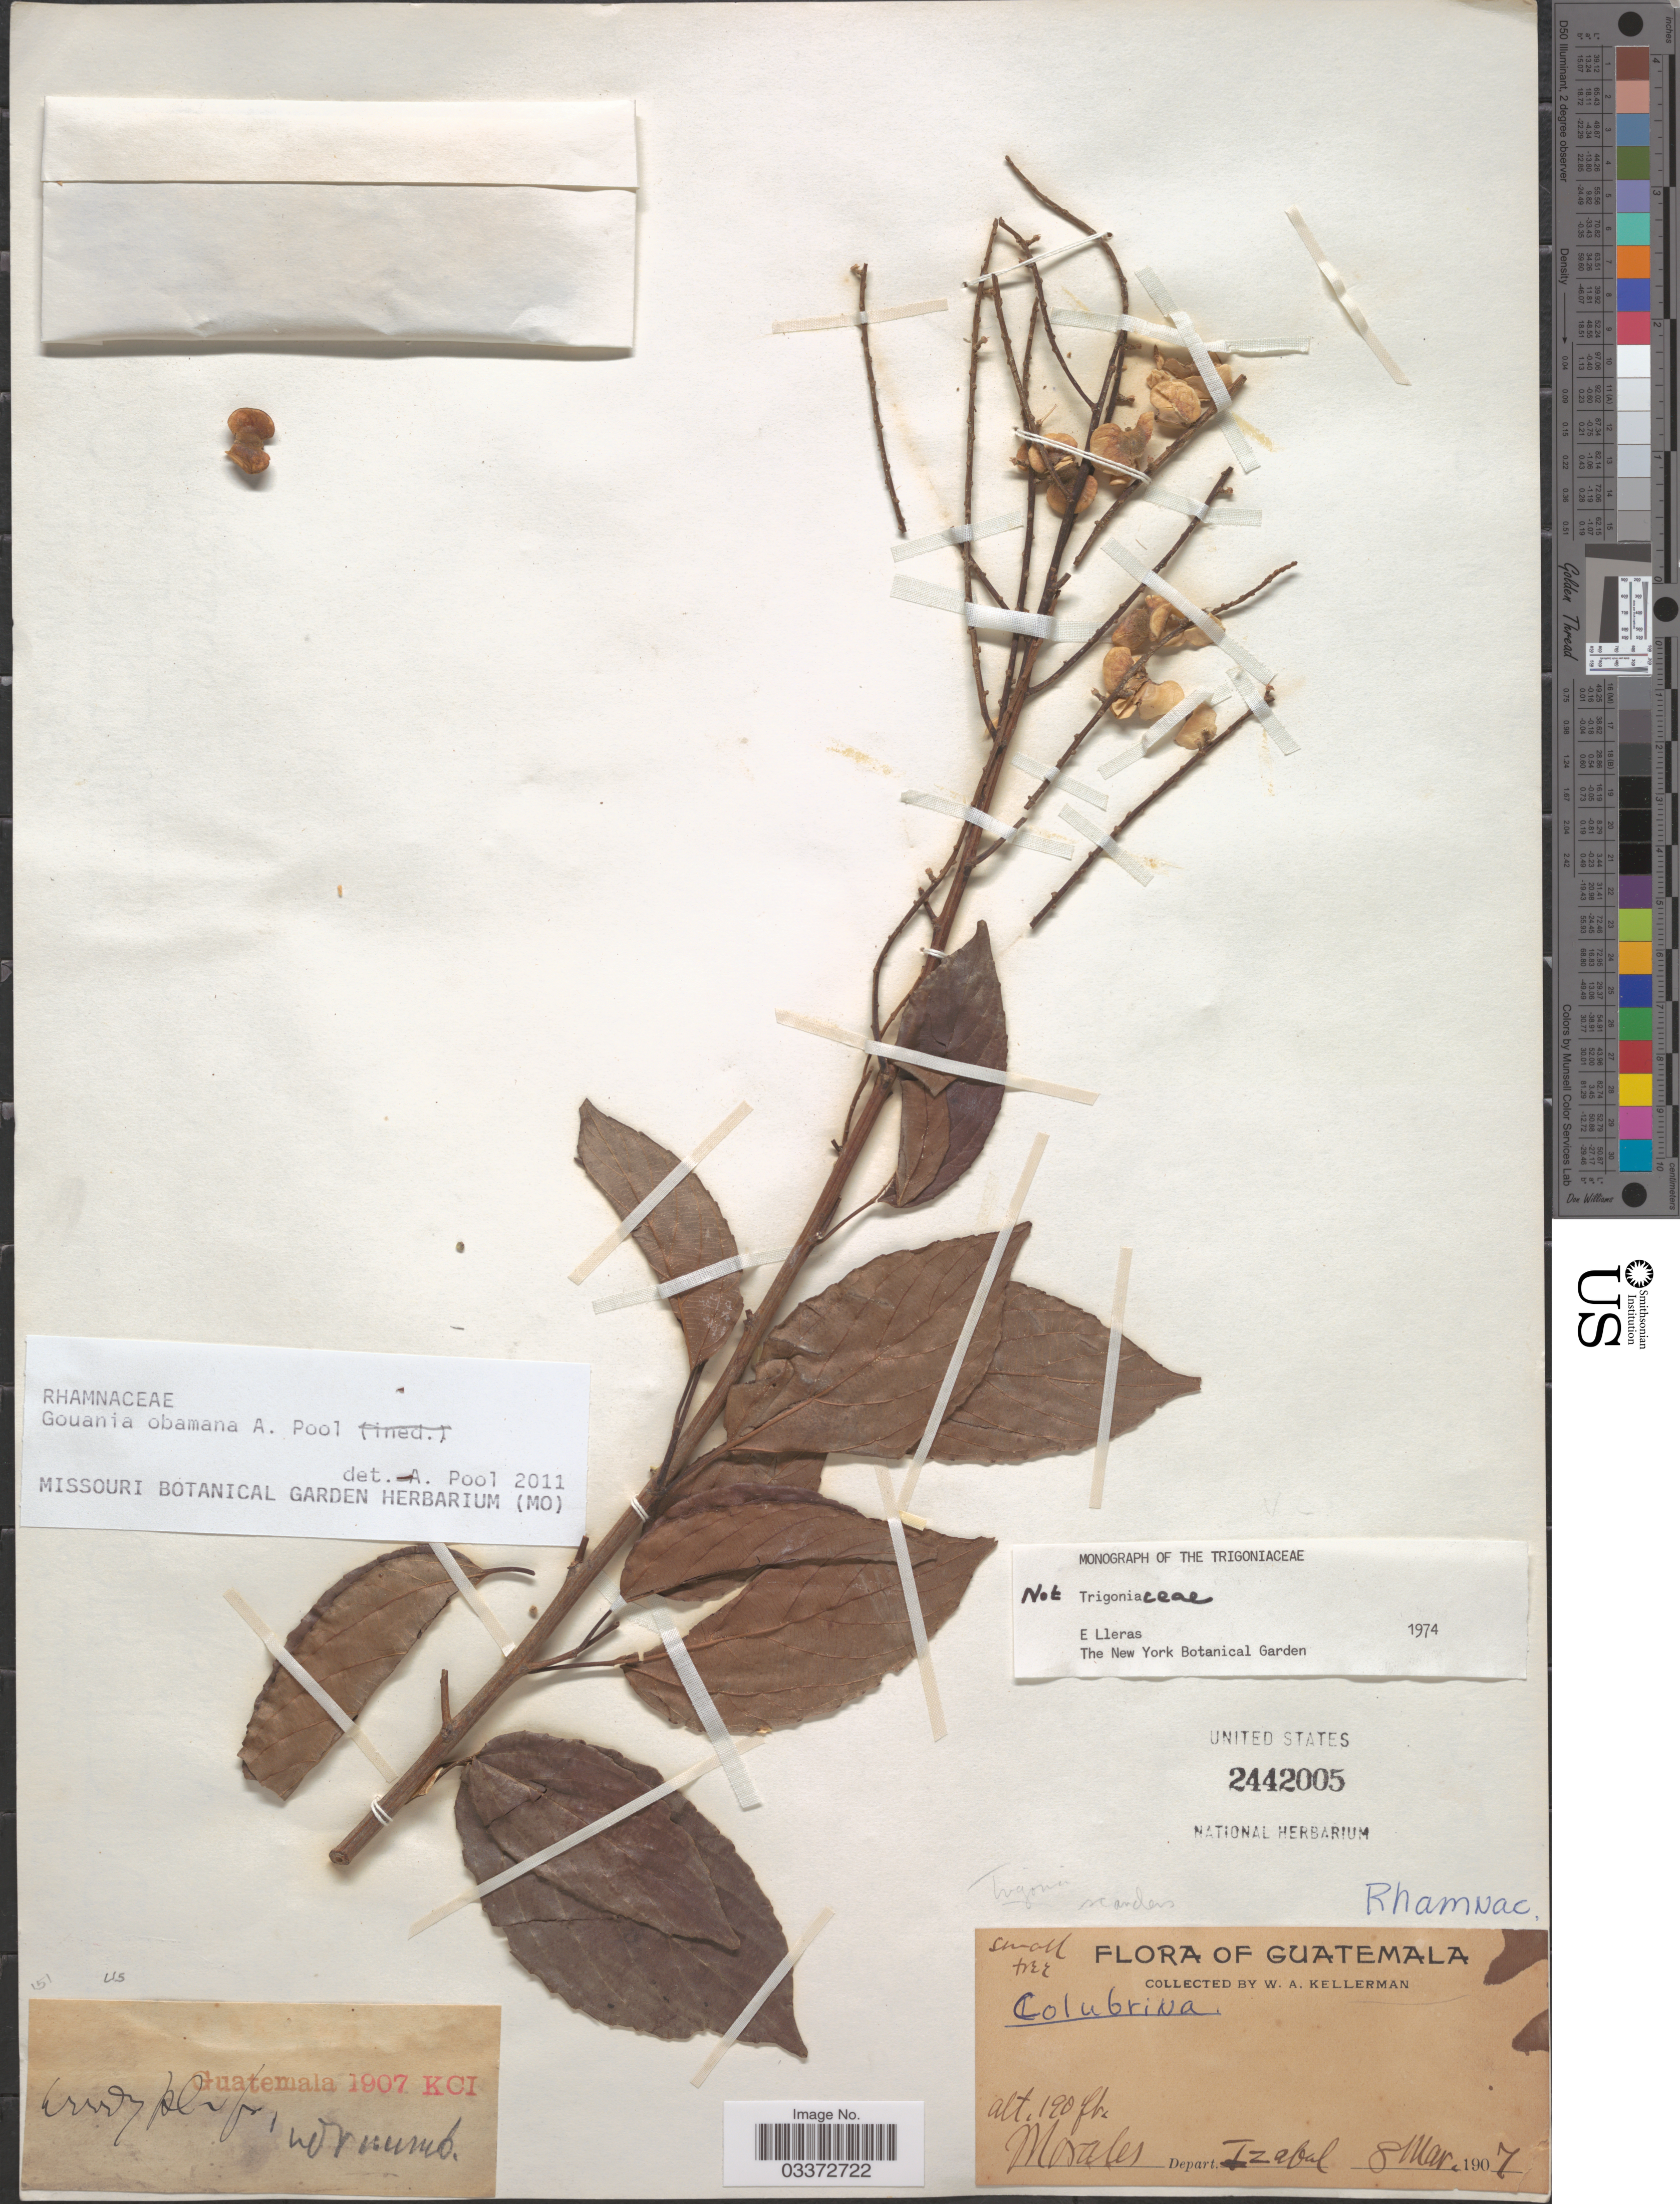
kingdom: Plantae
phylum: Tracheophyta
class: Magnoliopsida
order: Rosales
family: Rhamnaceae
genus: Gouania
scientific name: Gouania obamana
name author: A. Pool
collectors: W. Kellerman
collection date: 1907-03-08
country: Guatemala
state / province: Izabal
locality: Morales, Depart. Izabal.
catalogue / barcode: US 2442005